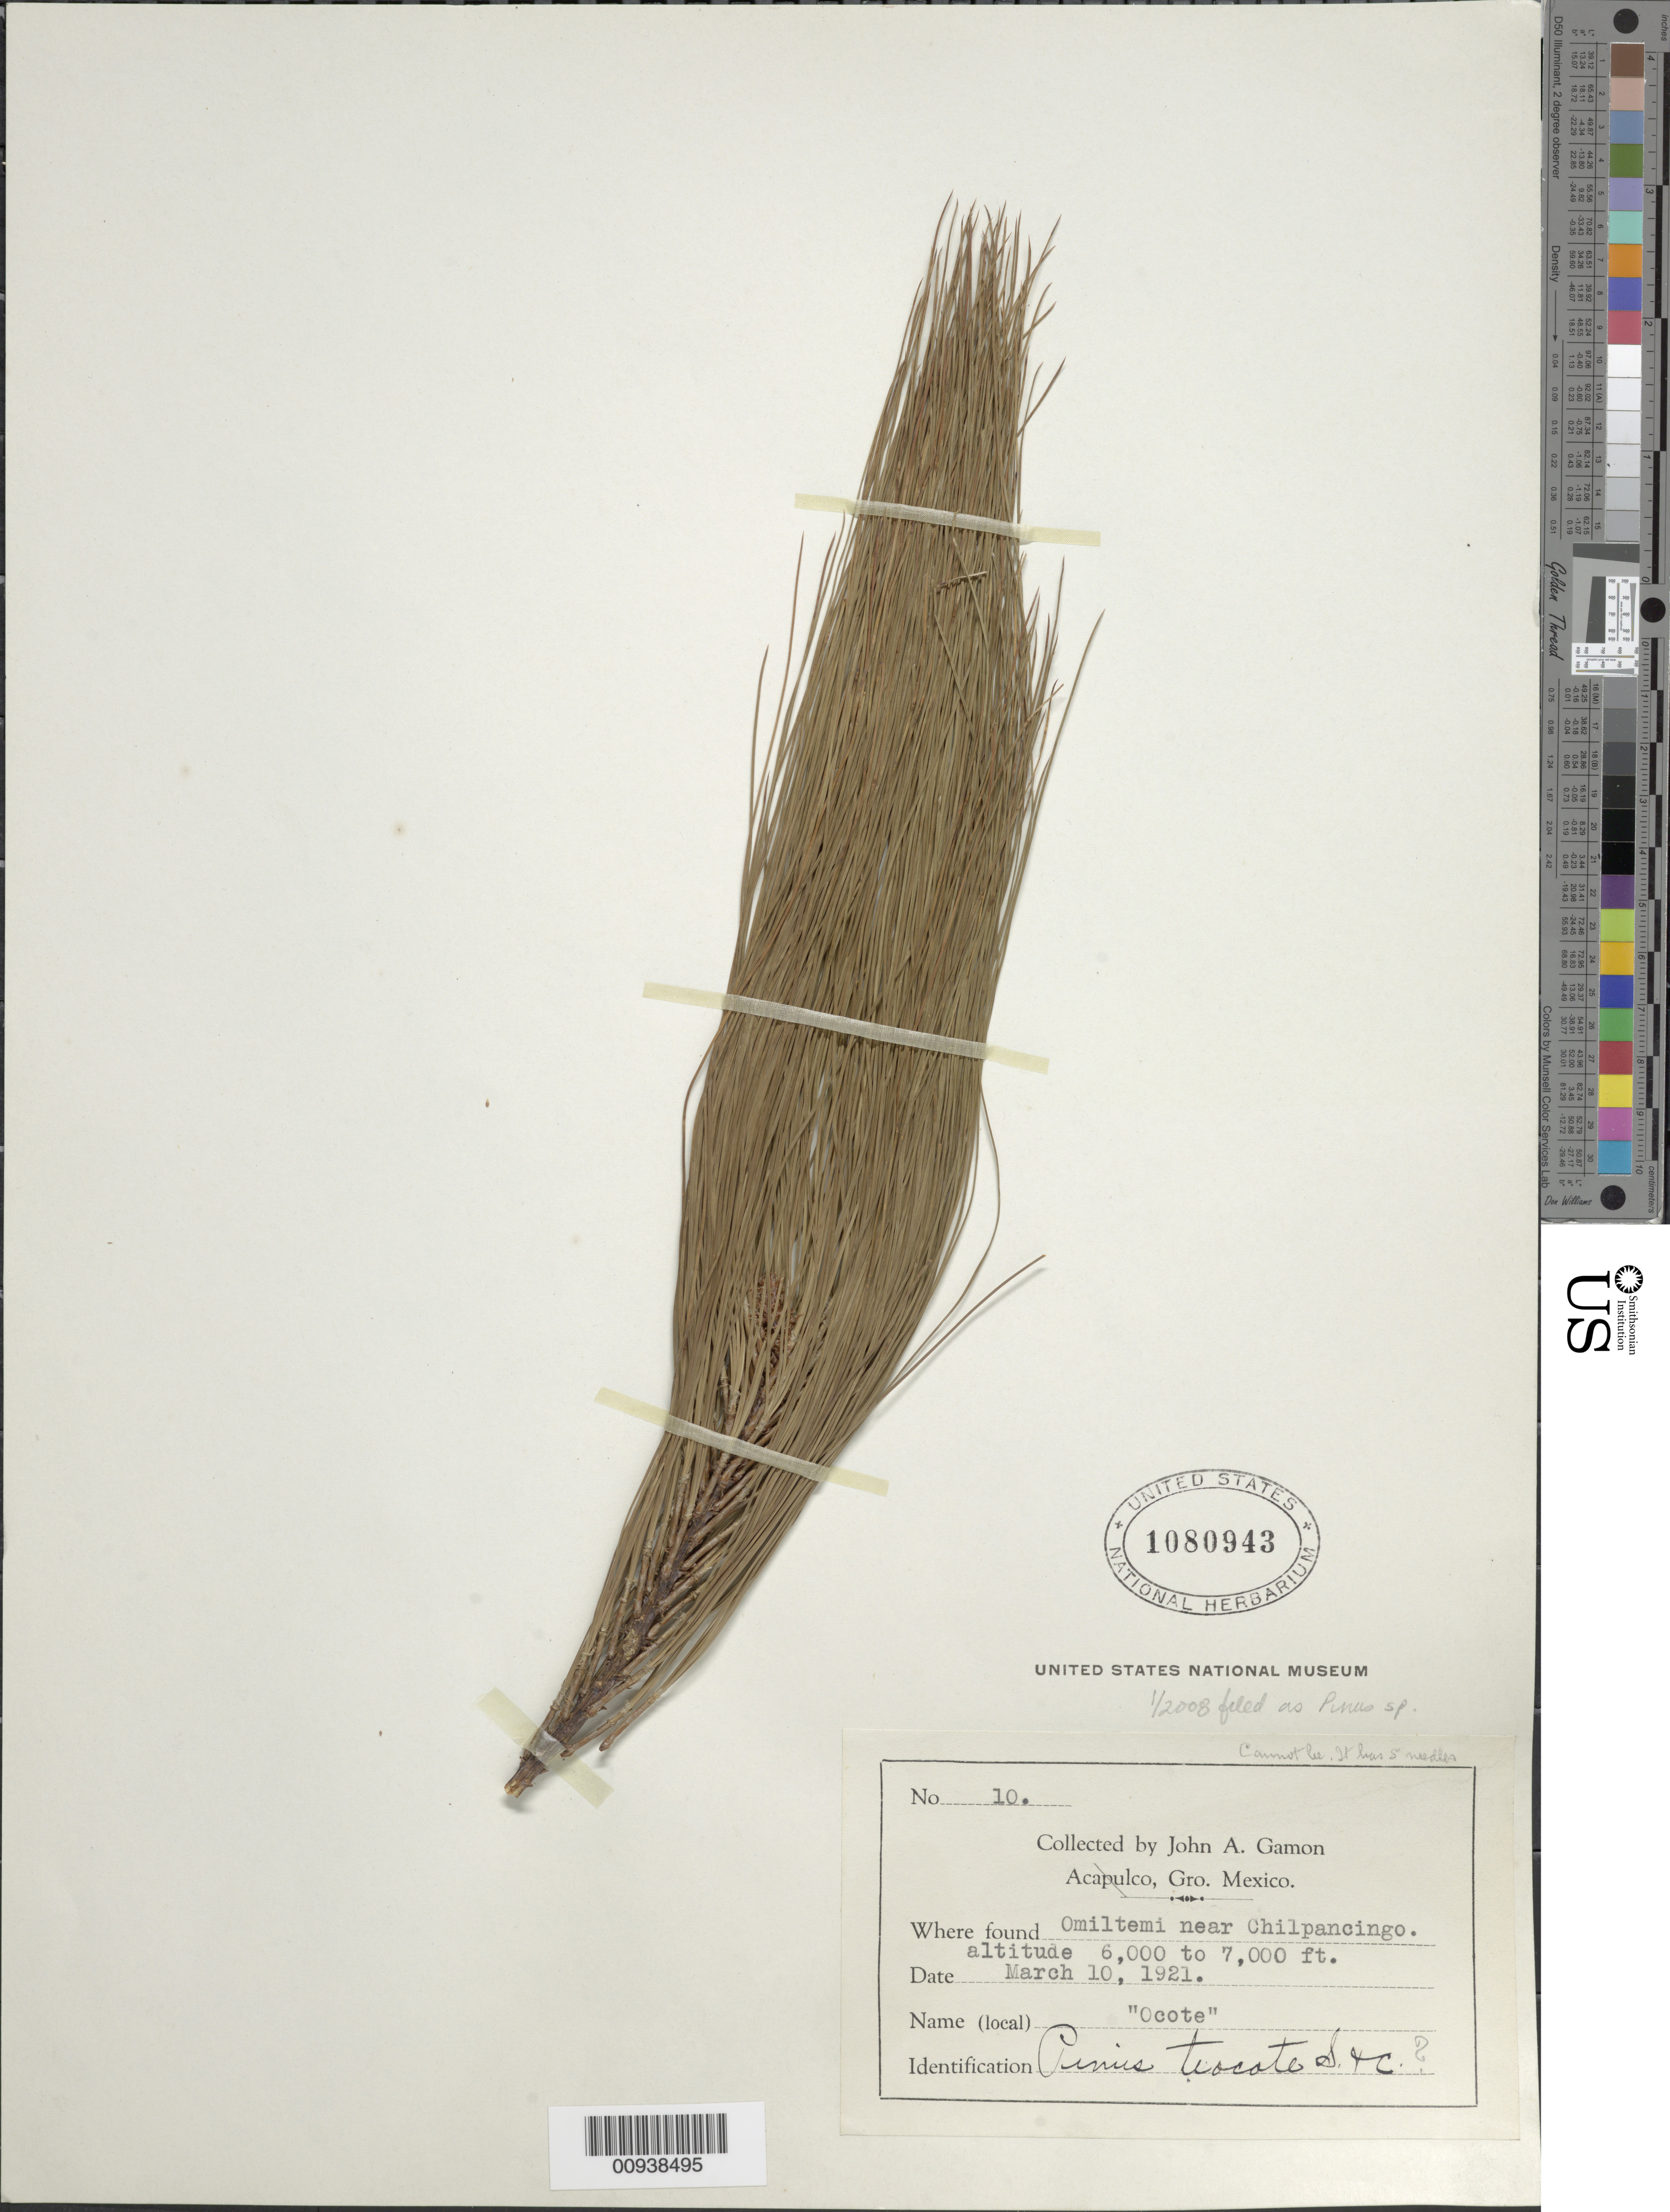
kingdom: Plantae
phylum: Tracheophyta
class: Pinopsida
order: Pinales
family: Pinaceae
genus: Pinus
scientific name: Pinus sp.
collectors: J. Gamon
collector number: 10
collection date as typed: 10 Mar 1921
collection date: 1921-03-10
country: Mexico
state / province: Guerrero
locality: Omiltemi near Chipalcingo.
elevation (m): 1829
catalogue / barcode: US 1080943